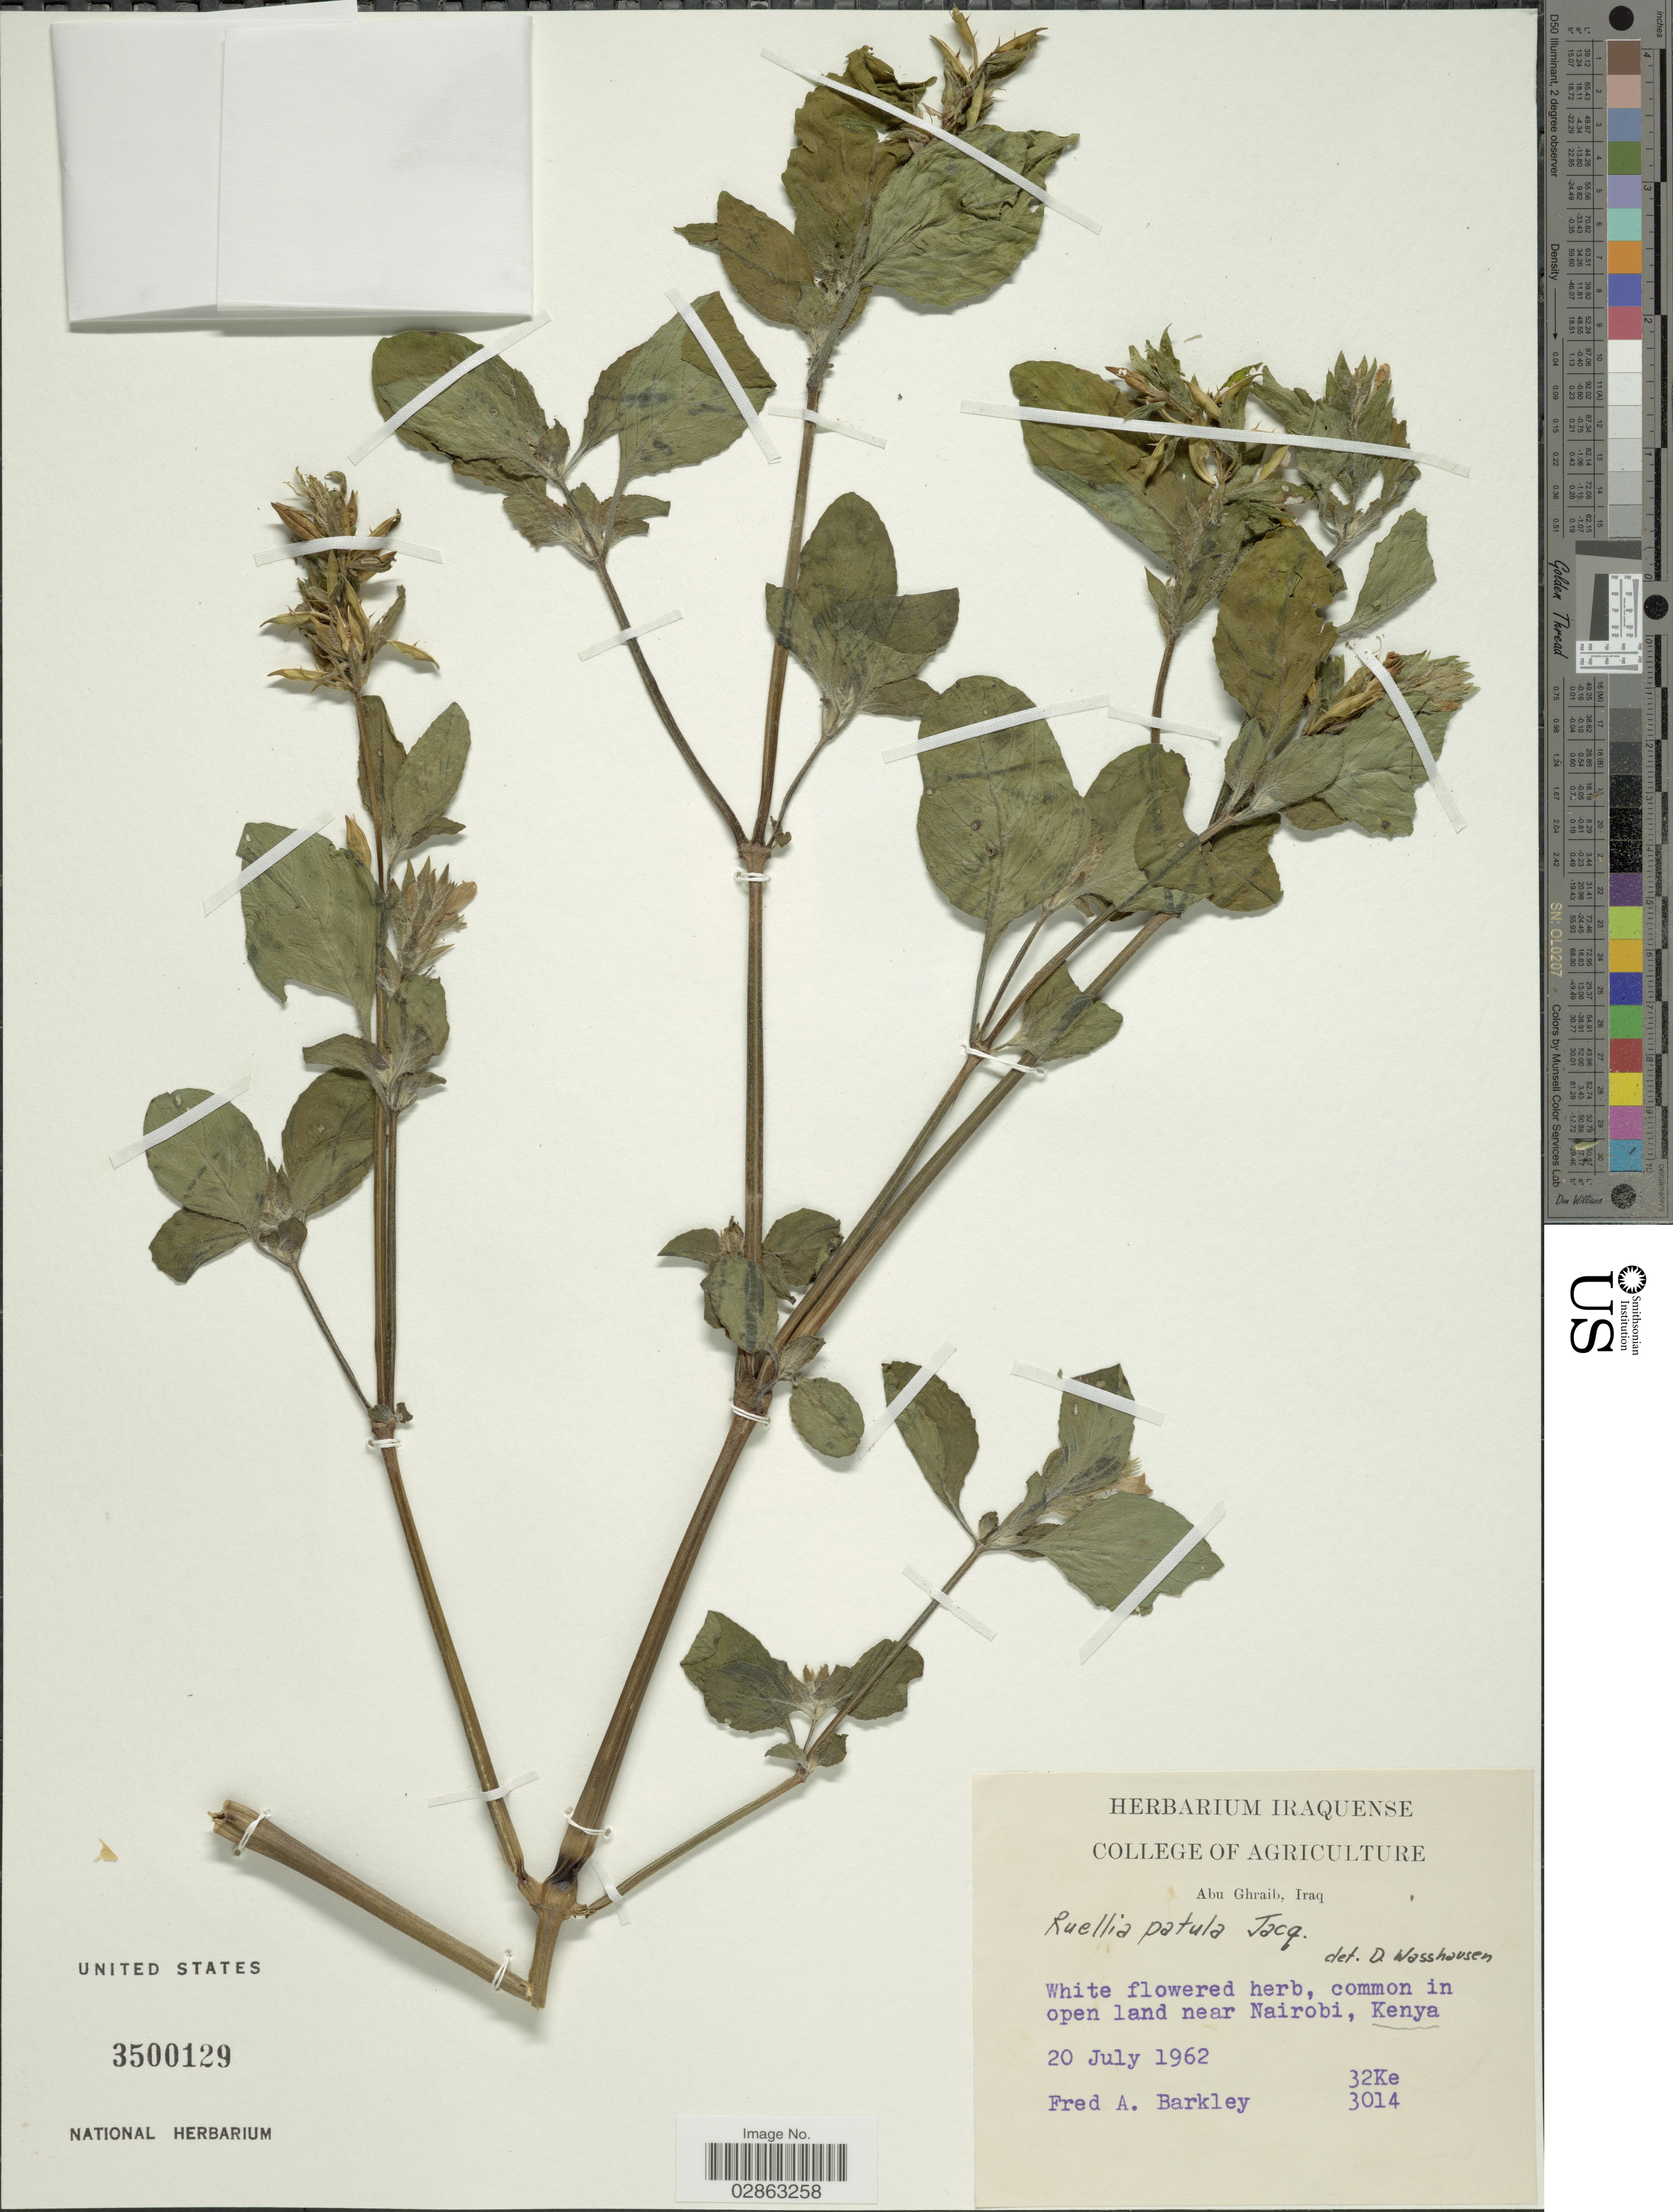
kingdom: Plantae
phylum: Tracheophyta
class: Magnoliopsida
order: Lamiales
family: Acanthaceae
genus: Ruellia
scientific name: Ruellia patula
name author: Jacq.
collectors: F. A. Barkley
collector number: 32Ke3014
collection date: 1962-07-20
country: Kenya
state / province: Nairobi Area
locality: Near Nairobi.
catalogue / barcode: US 3500129